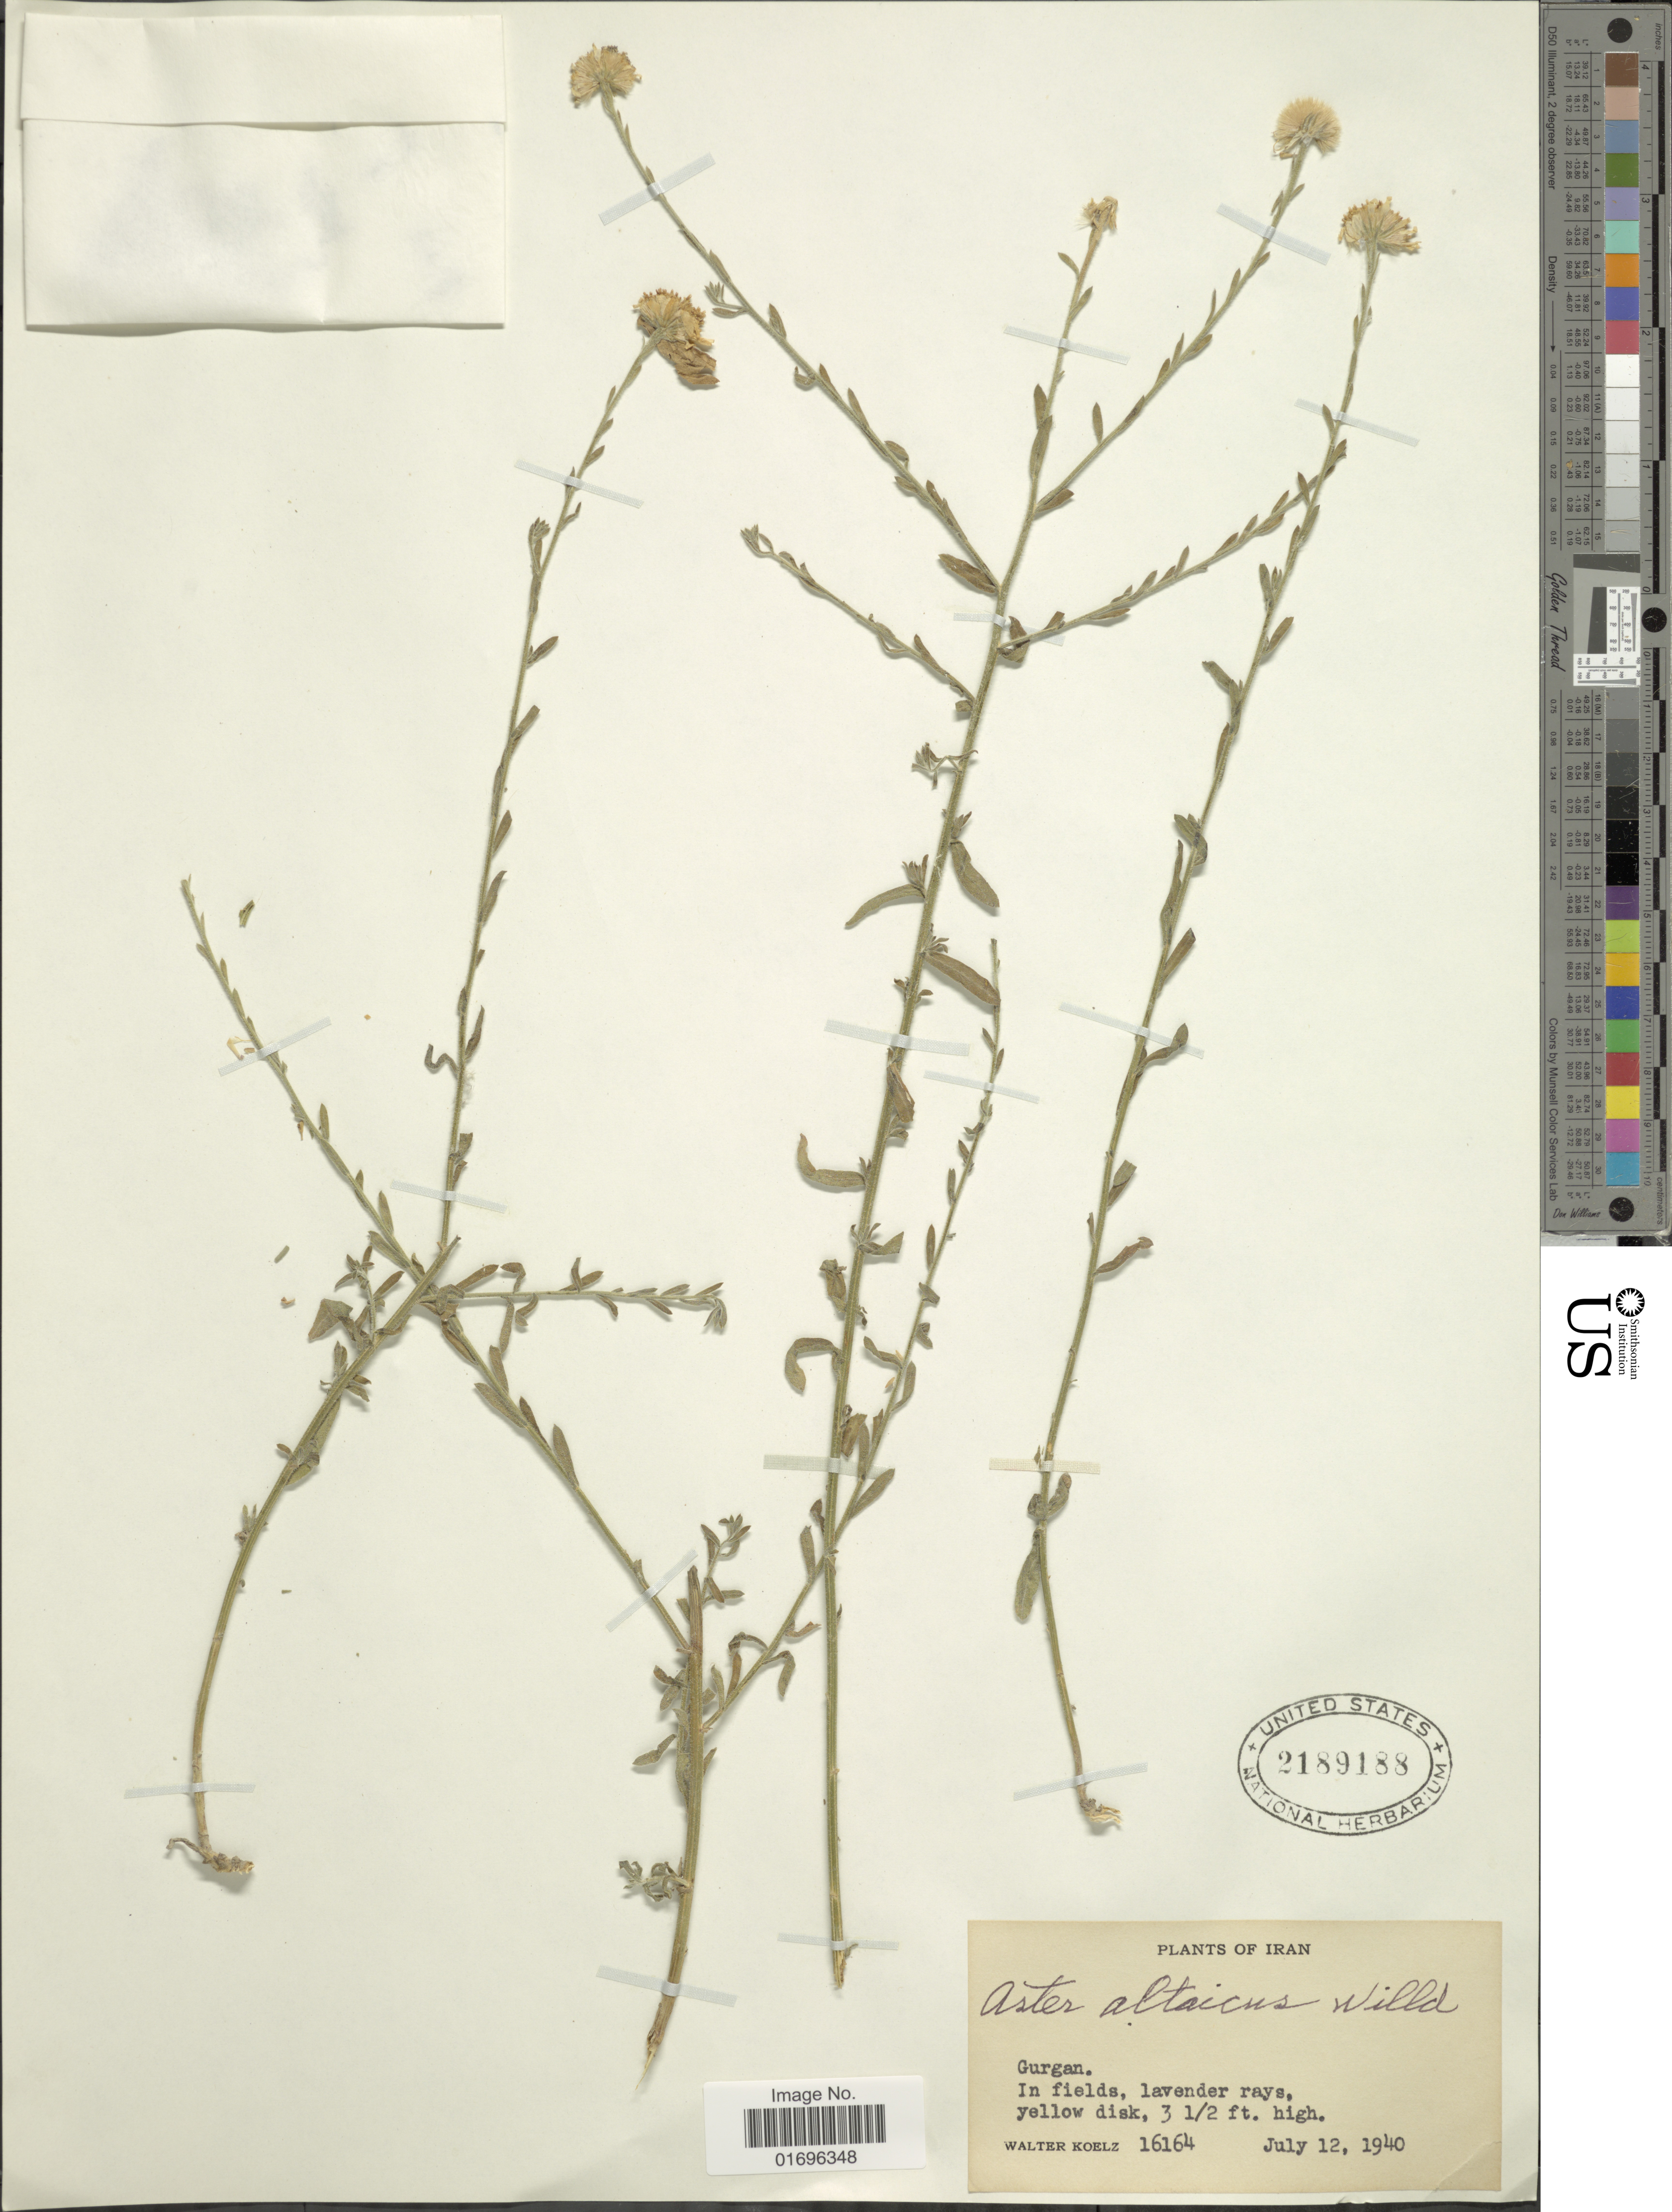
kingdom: Plantae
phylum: Tracheophyta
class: Magnoliopsida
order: Asterales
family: Asteraceae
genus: Aster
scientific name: Aster altaicus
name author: Willd.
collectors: W. N. Koelz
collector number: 16164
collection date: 1940-07-12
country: Iran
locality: Gurgan.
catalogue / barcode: US 2189188